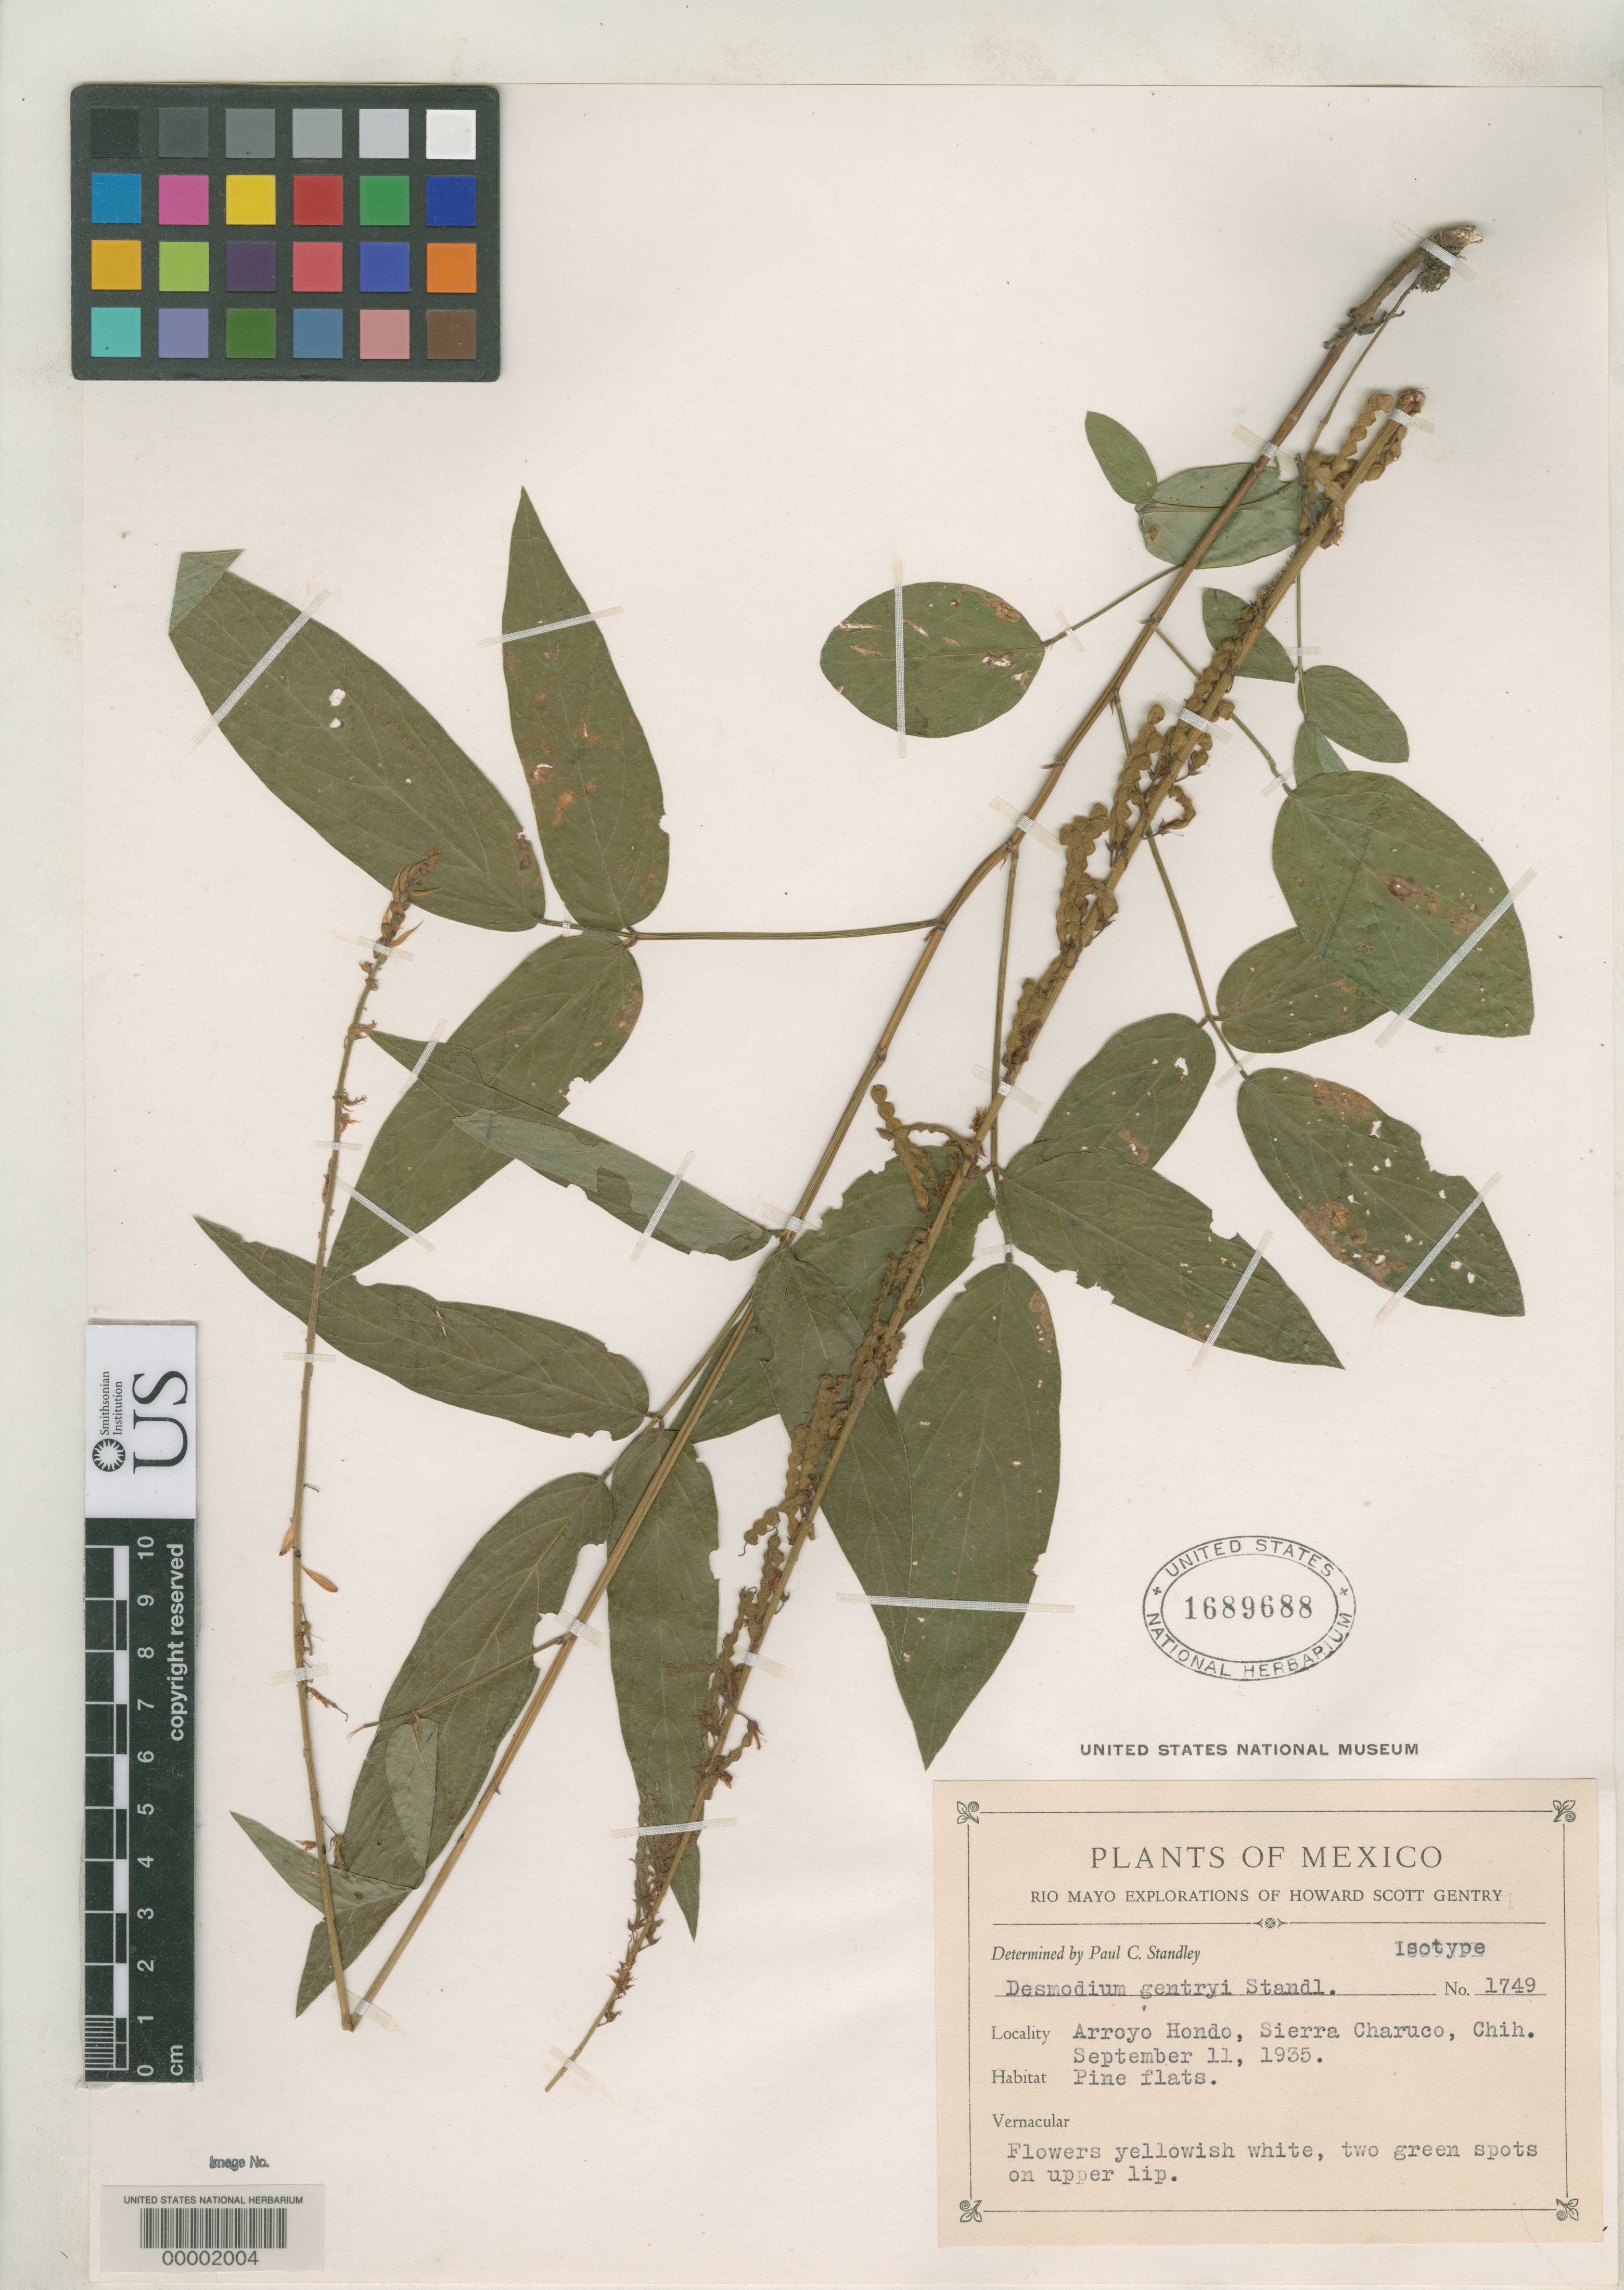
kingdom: Plantae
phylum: Tracheophyta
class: Magnoliopsida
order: Fabales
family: Fabaceae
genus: Desmodium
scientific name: Desmodium gentryi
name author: Standl.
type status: Isotype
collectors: H. S. Gentry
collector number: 1749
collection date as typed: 11 Sep 1935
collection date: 1935-09-11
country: Mexico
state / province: Chihuahua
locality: Arroyo Hondo, Sierra Charuco.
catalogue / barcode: US 1689688